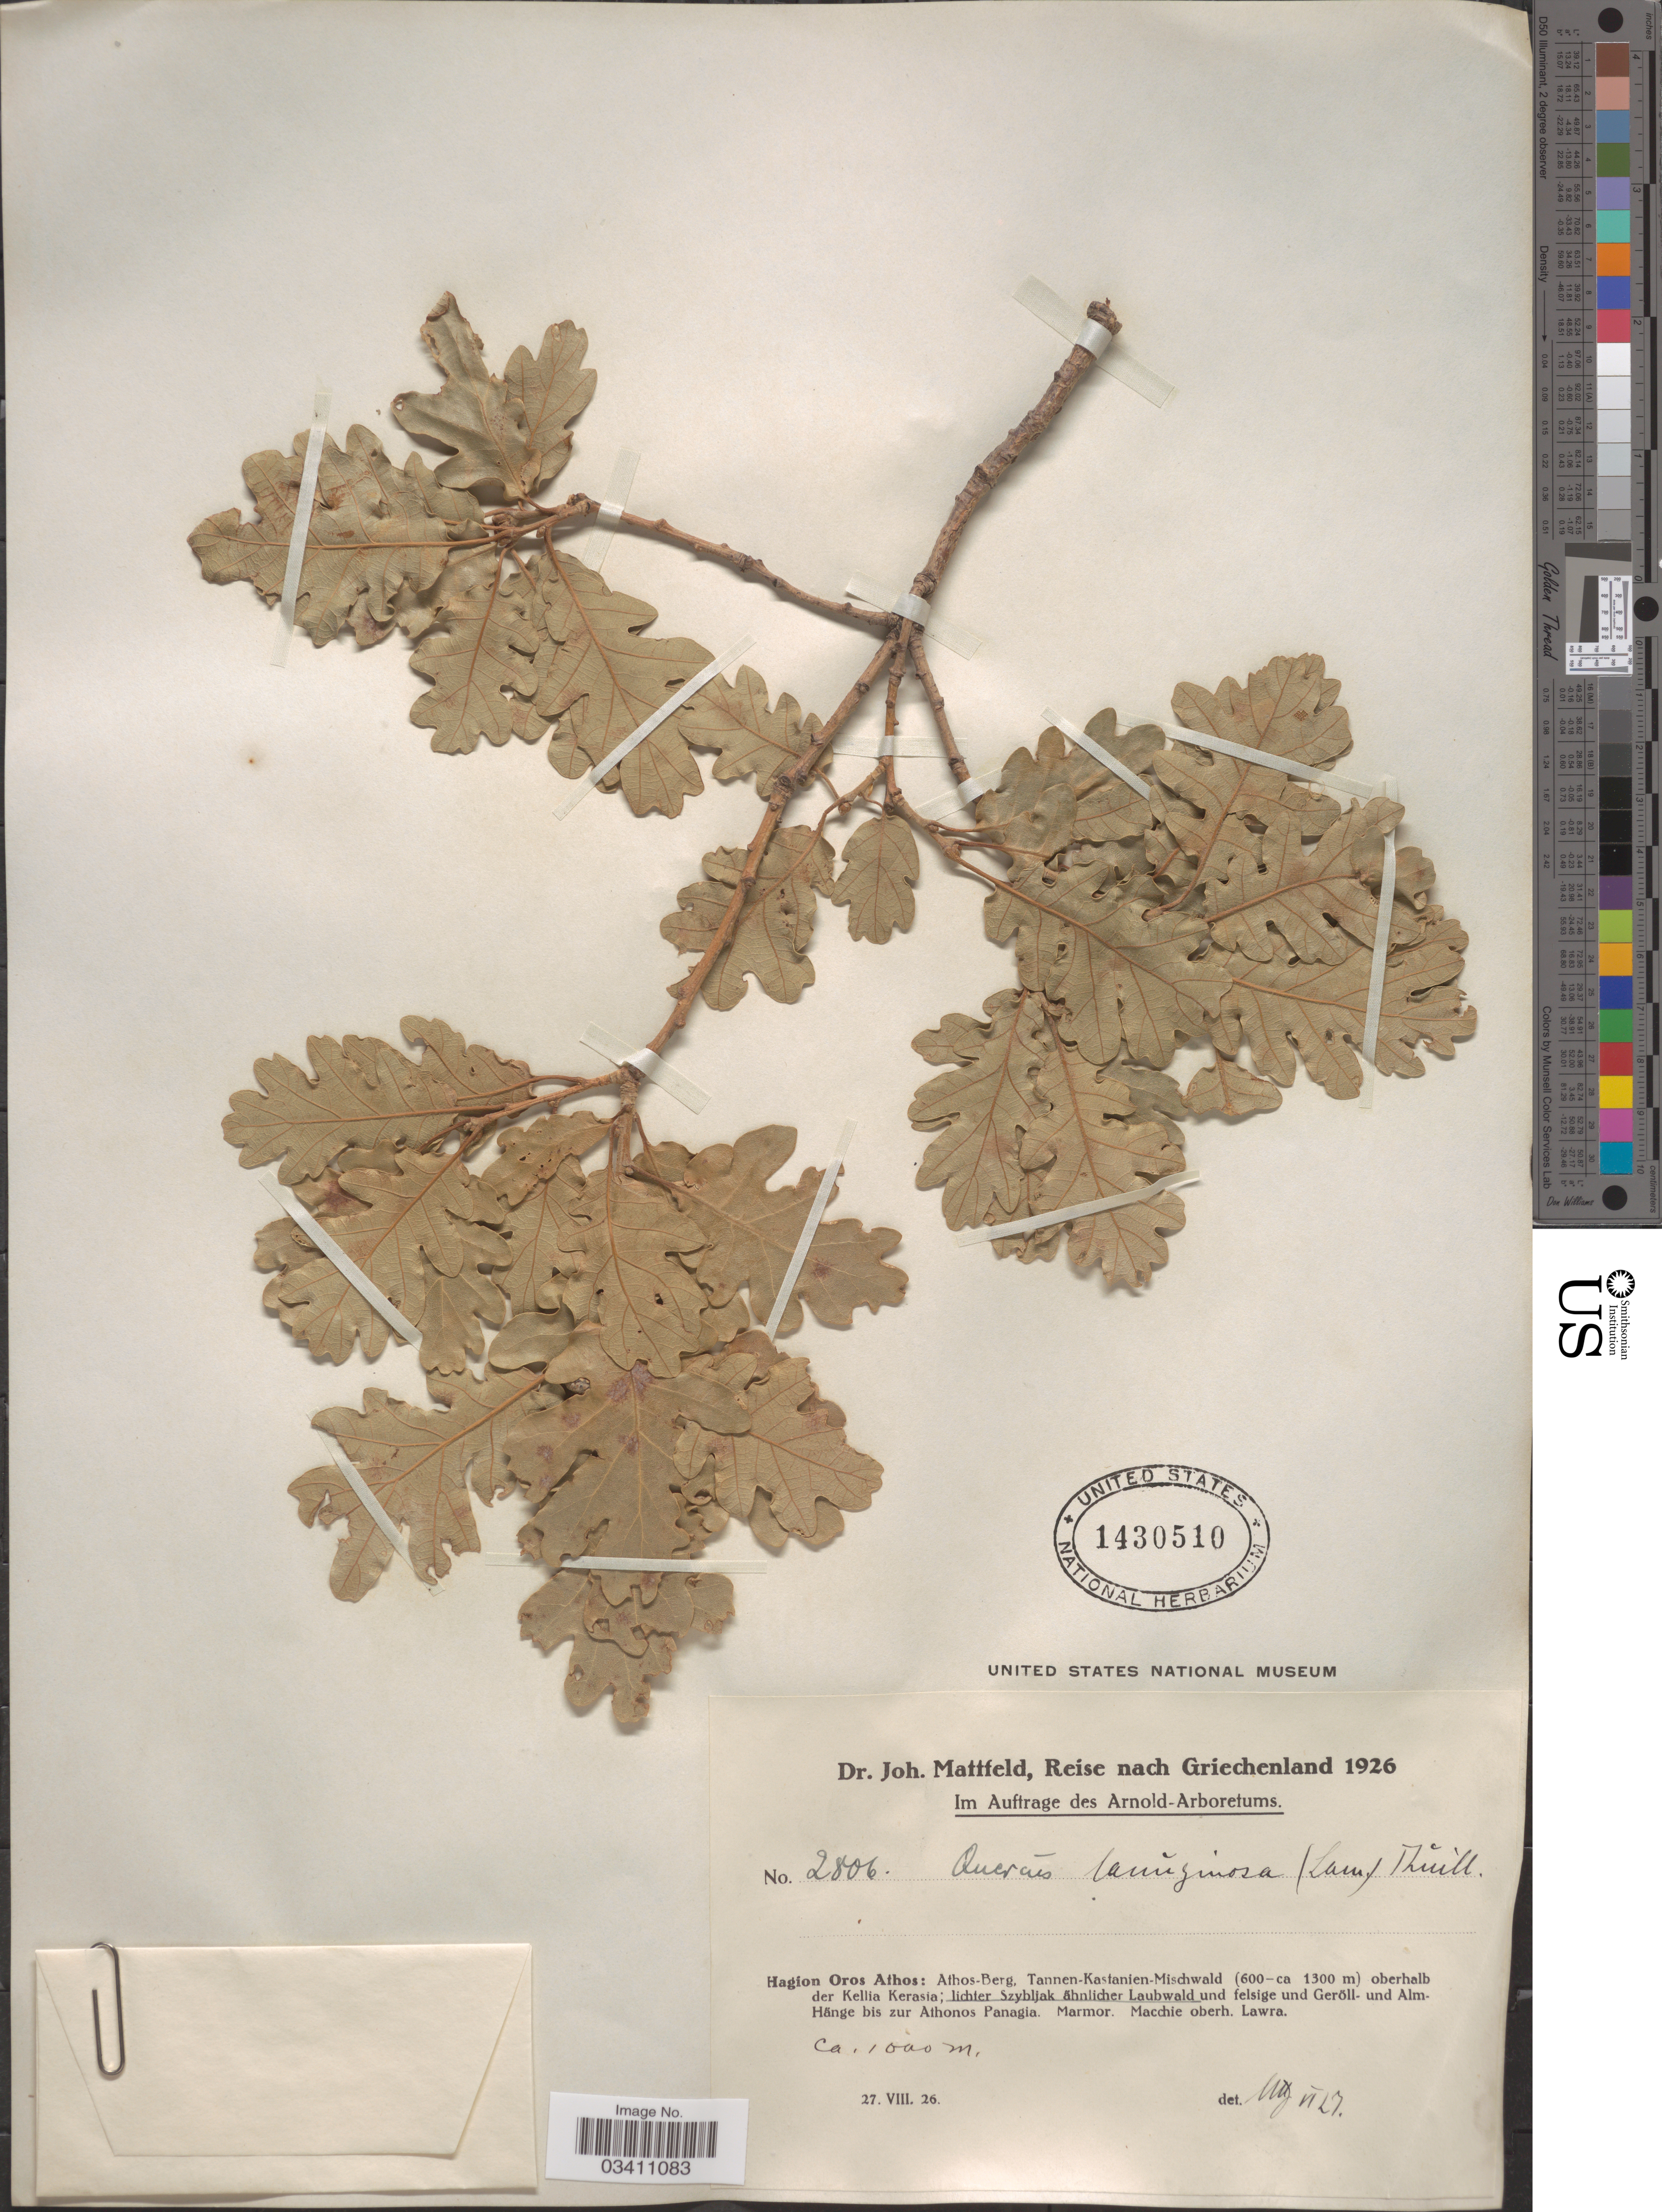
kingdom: Plantae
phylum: Tracheophyta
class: Magnoliopsida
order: Fagales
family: Fagaceae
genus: Quercus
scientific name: Quercus lanuginosa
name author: Beck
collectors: J. Mattfeld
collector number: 2806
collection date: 1926-08-27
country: Greece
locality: Griechenland. Hagion Oros Athos: lichter Szybljak ähnlicher Laubwald.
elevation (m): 1000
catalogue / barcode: US 1430510